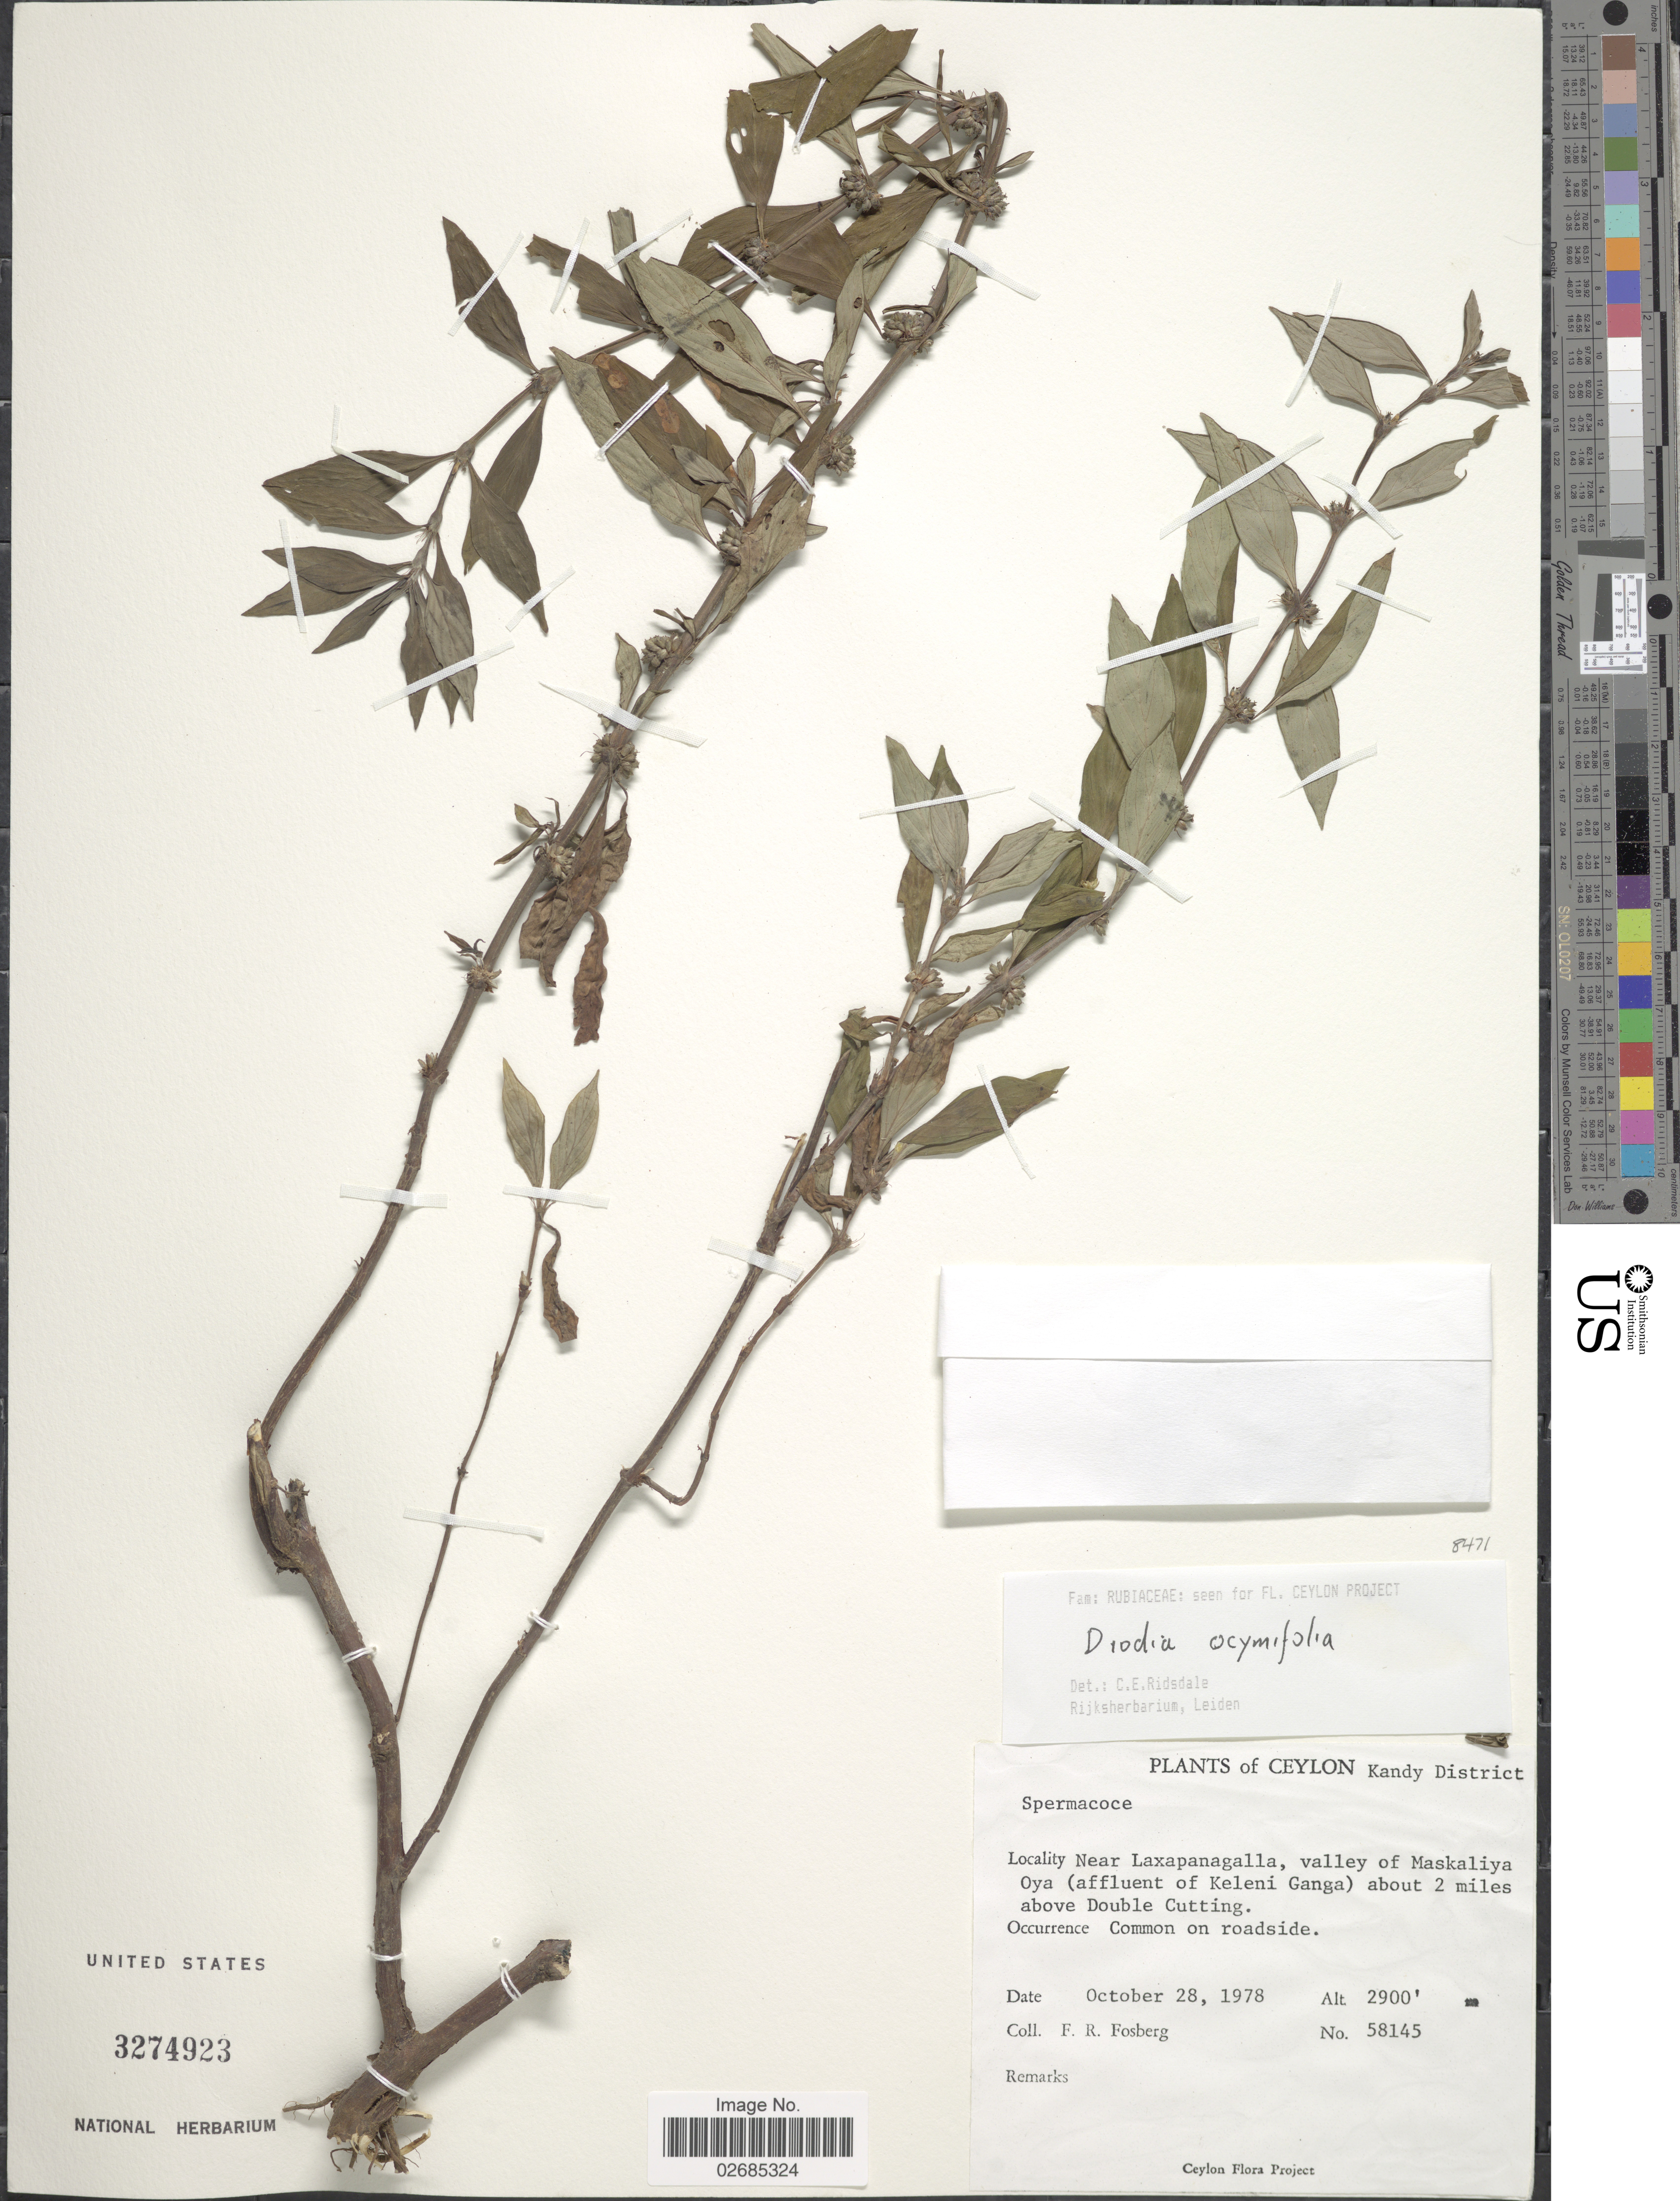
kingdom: Plantae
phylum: Tracheophyta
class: Magnoliopsida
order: Gentianales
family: Rubiaceae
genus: Diodia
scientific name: Diodia ocimifolia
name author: (Willd. ex Roem. & Schult.) Bremek.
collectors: F. R. Fosberg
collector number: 58145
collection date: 1978-10-28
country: Sri Lanka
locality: Ceylon, Kandy District. Near Laxapanagalla, valley of Maskaliya Oya (affluent of Keleni Ganga) about 2 miles above Double Cutting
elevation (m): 884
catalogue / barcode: US 3274923